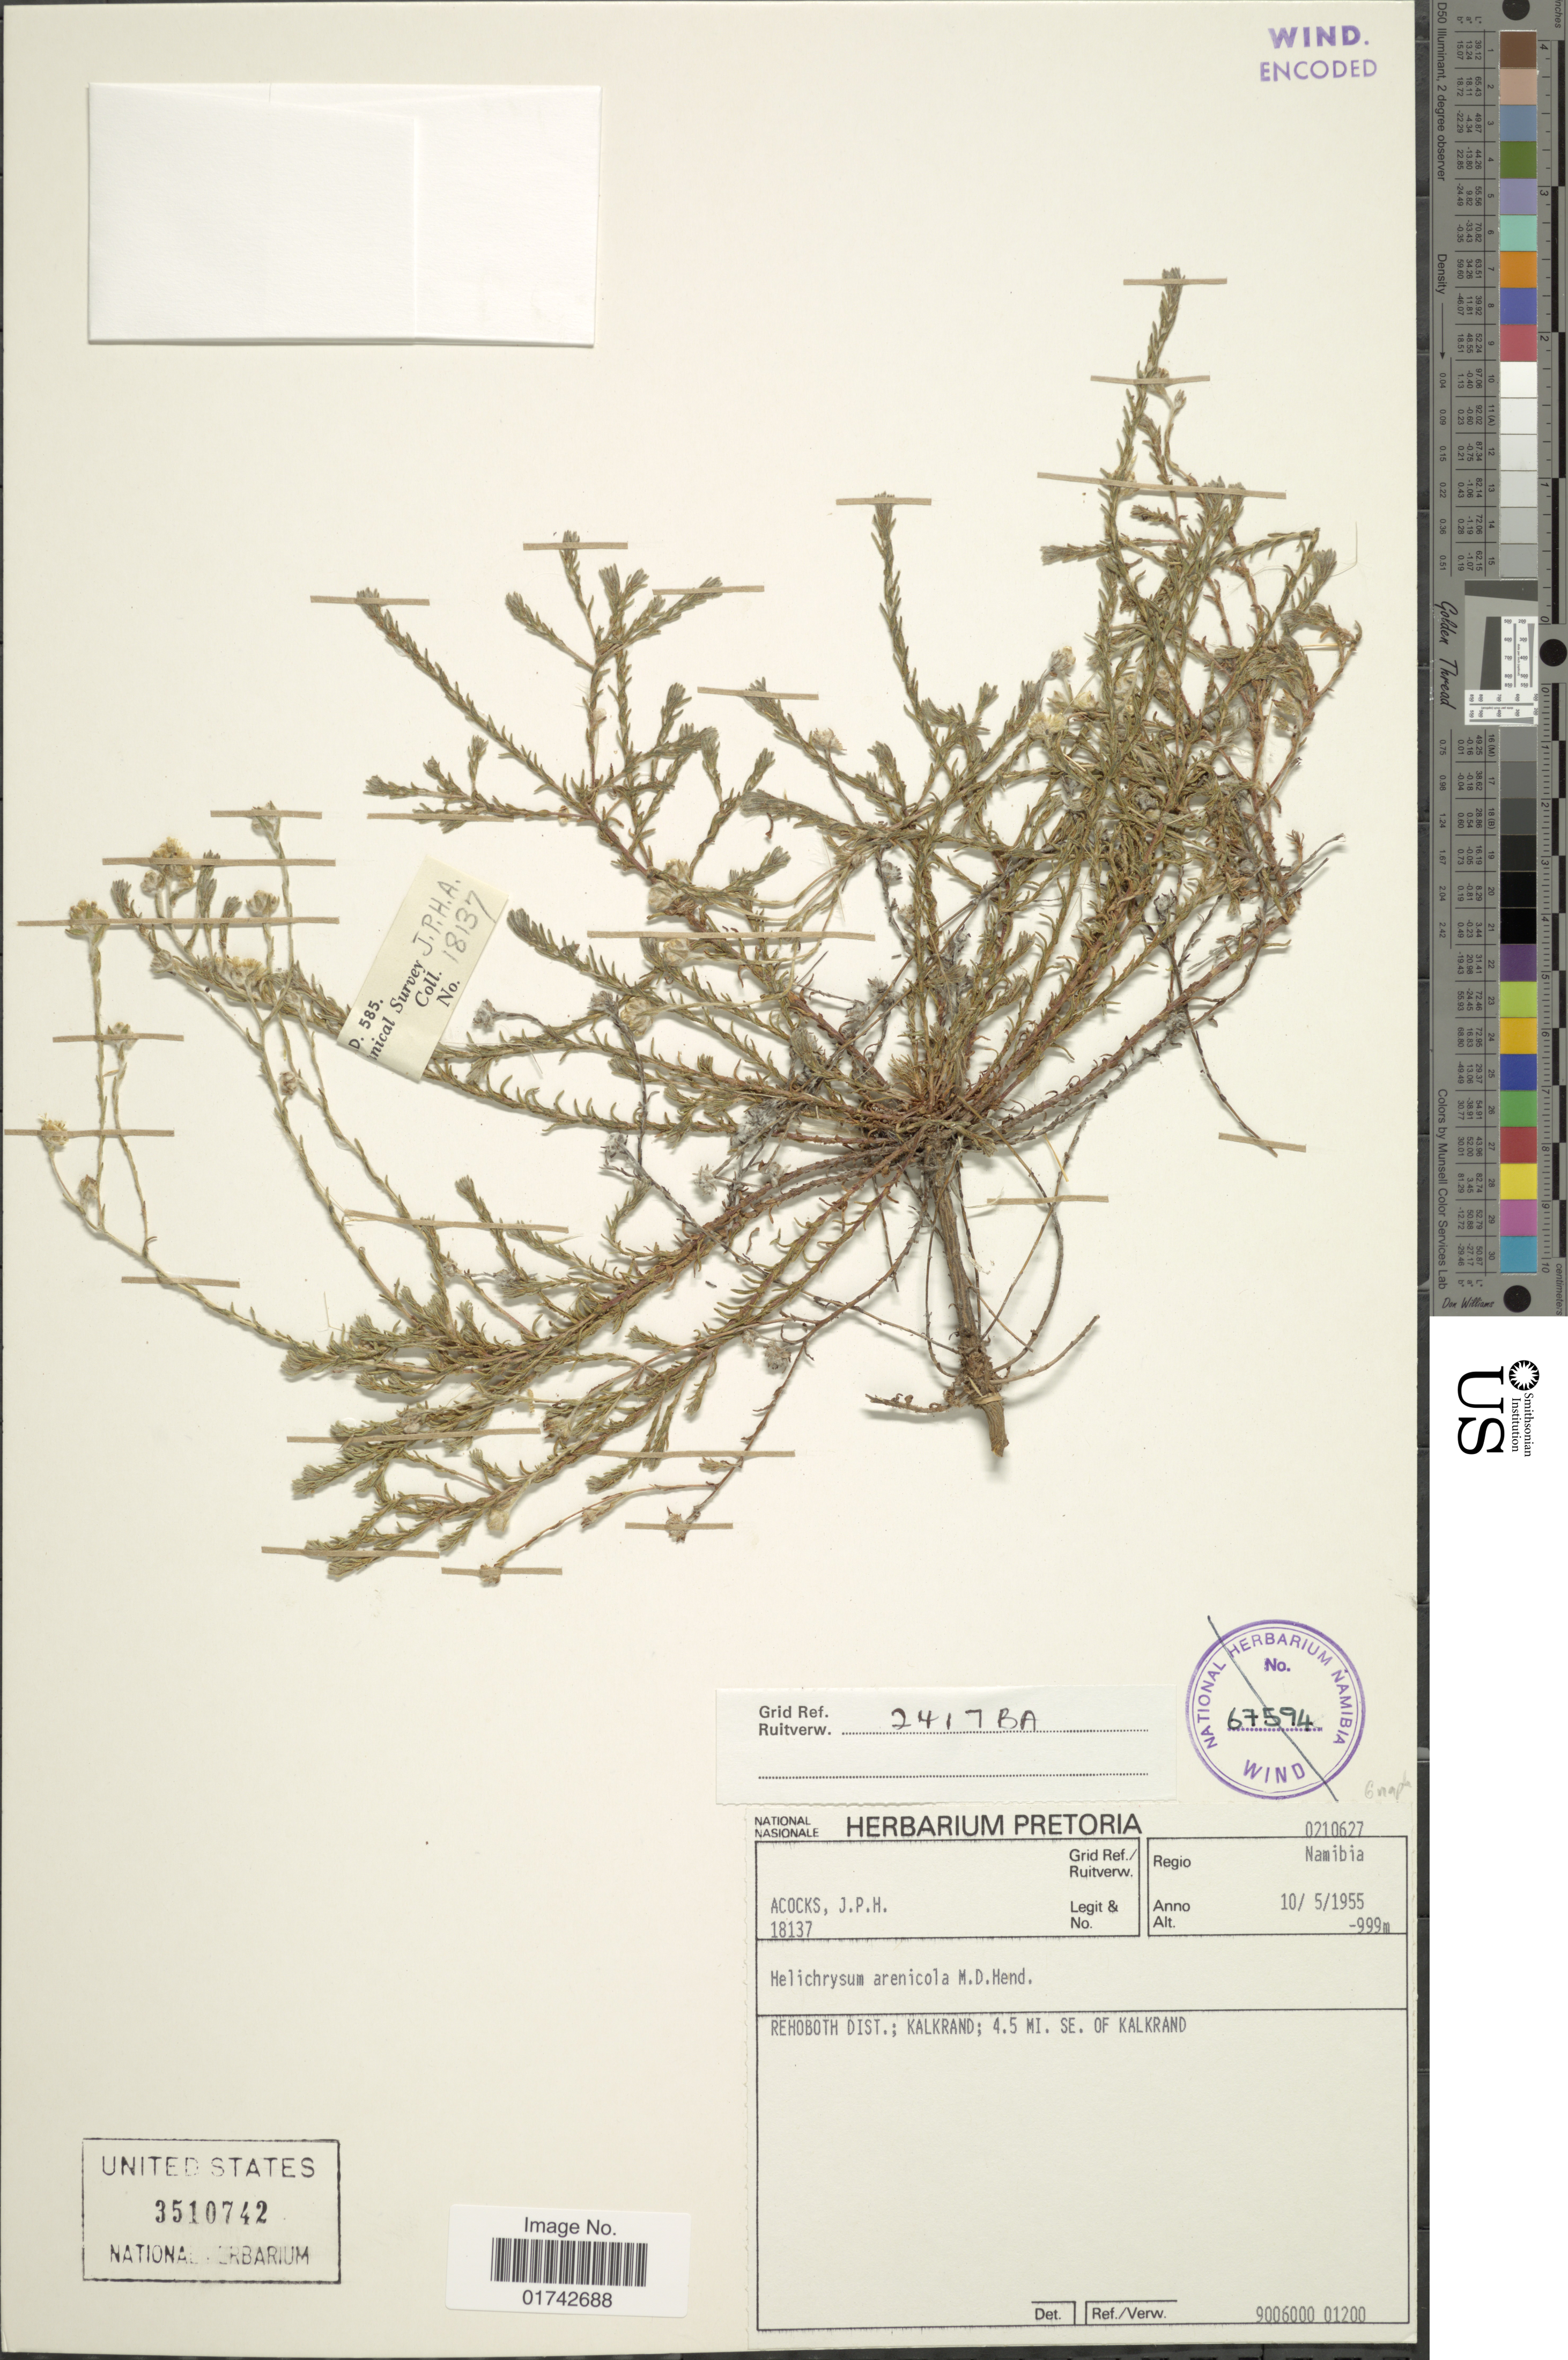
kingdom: Plantae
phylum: Tracheophyta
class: Magnoliopsida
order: Asterales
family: Asteraceae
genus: Helichrysum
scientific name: Helichrysum arenicola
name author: M.D. Hend.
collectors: J. P. Acocks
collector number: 18137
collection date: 1955-05-10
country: Namibia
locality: Regio Namibia. Rehoboth Dist.; Kalkrand; 4.5 mi. SE. of Kalkrand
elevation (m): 999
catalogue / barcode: US 3510742